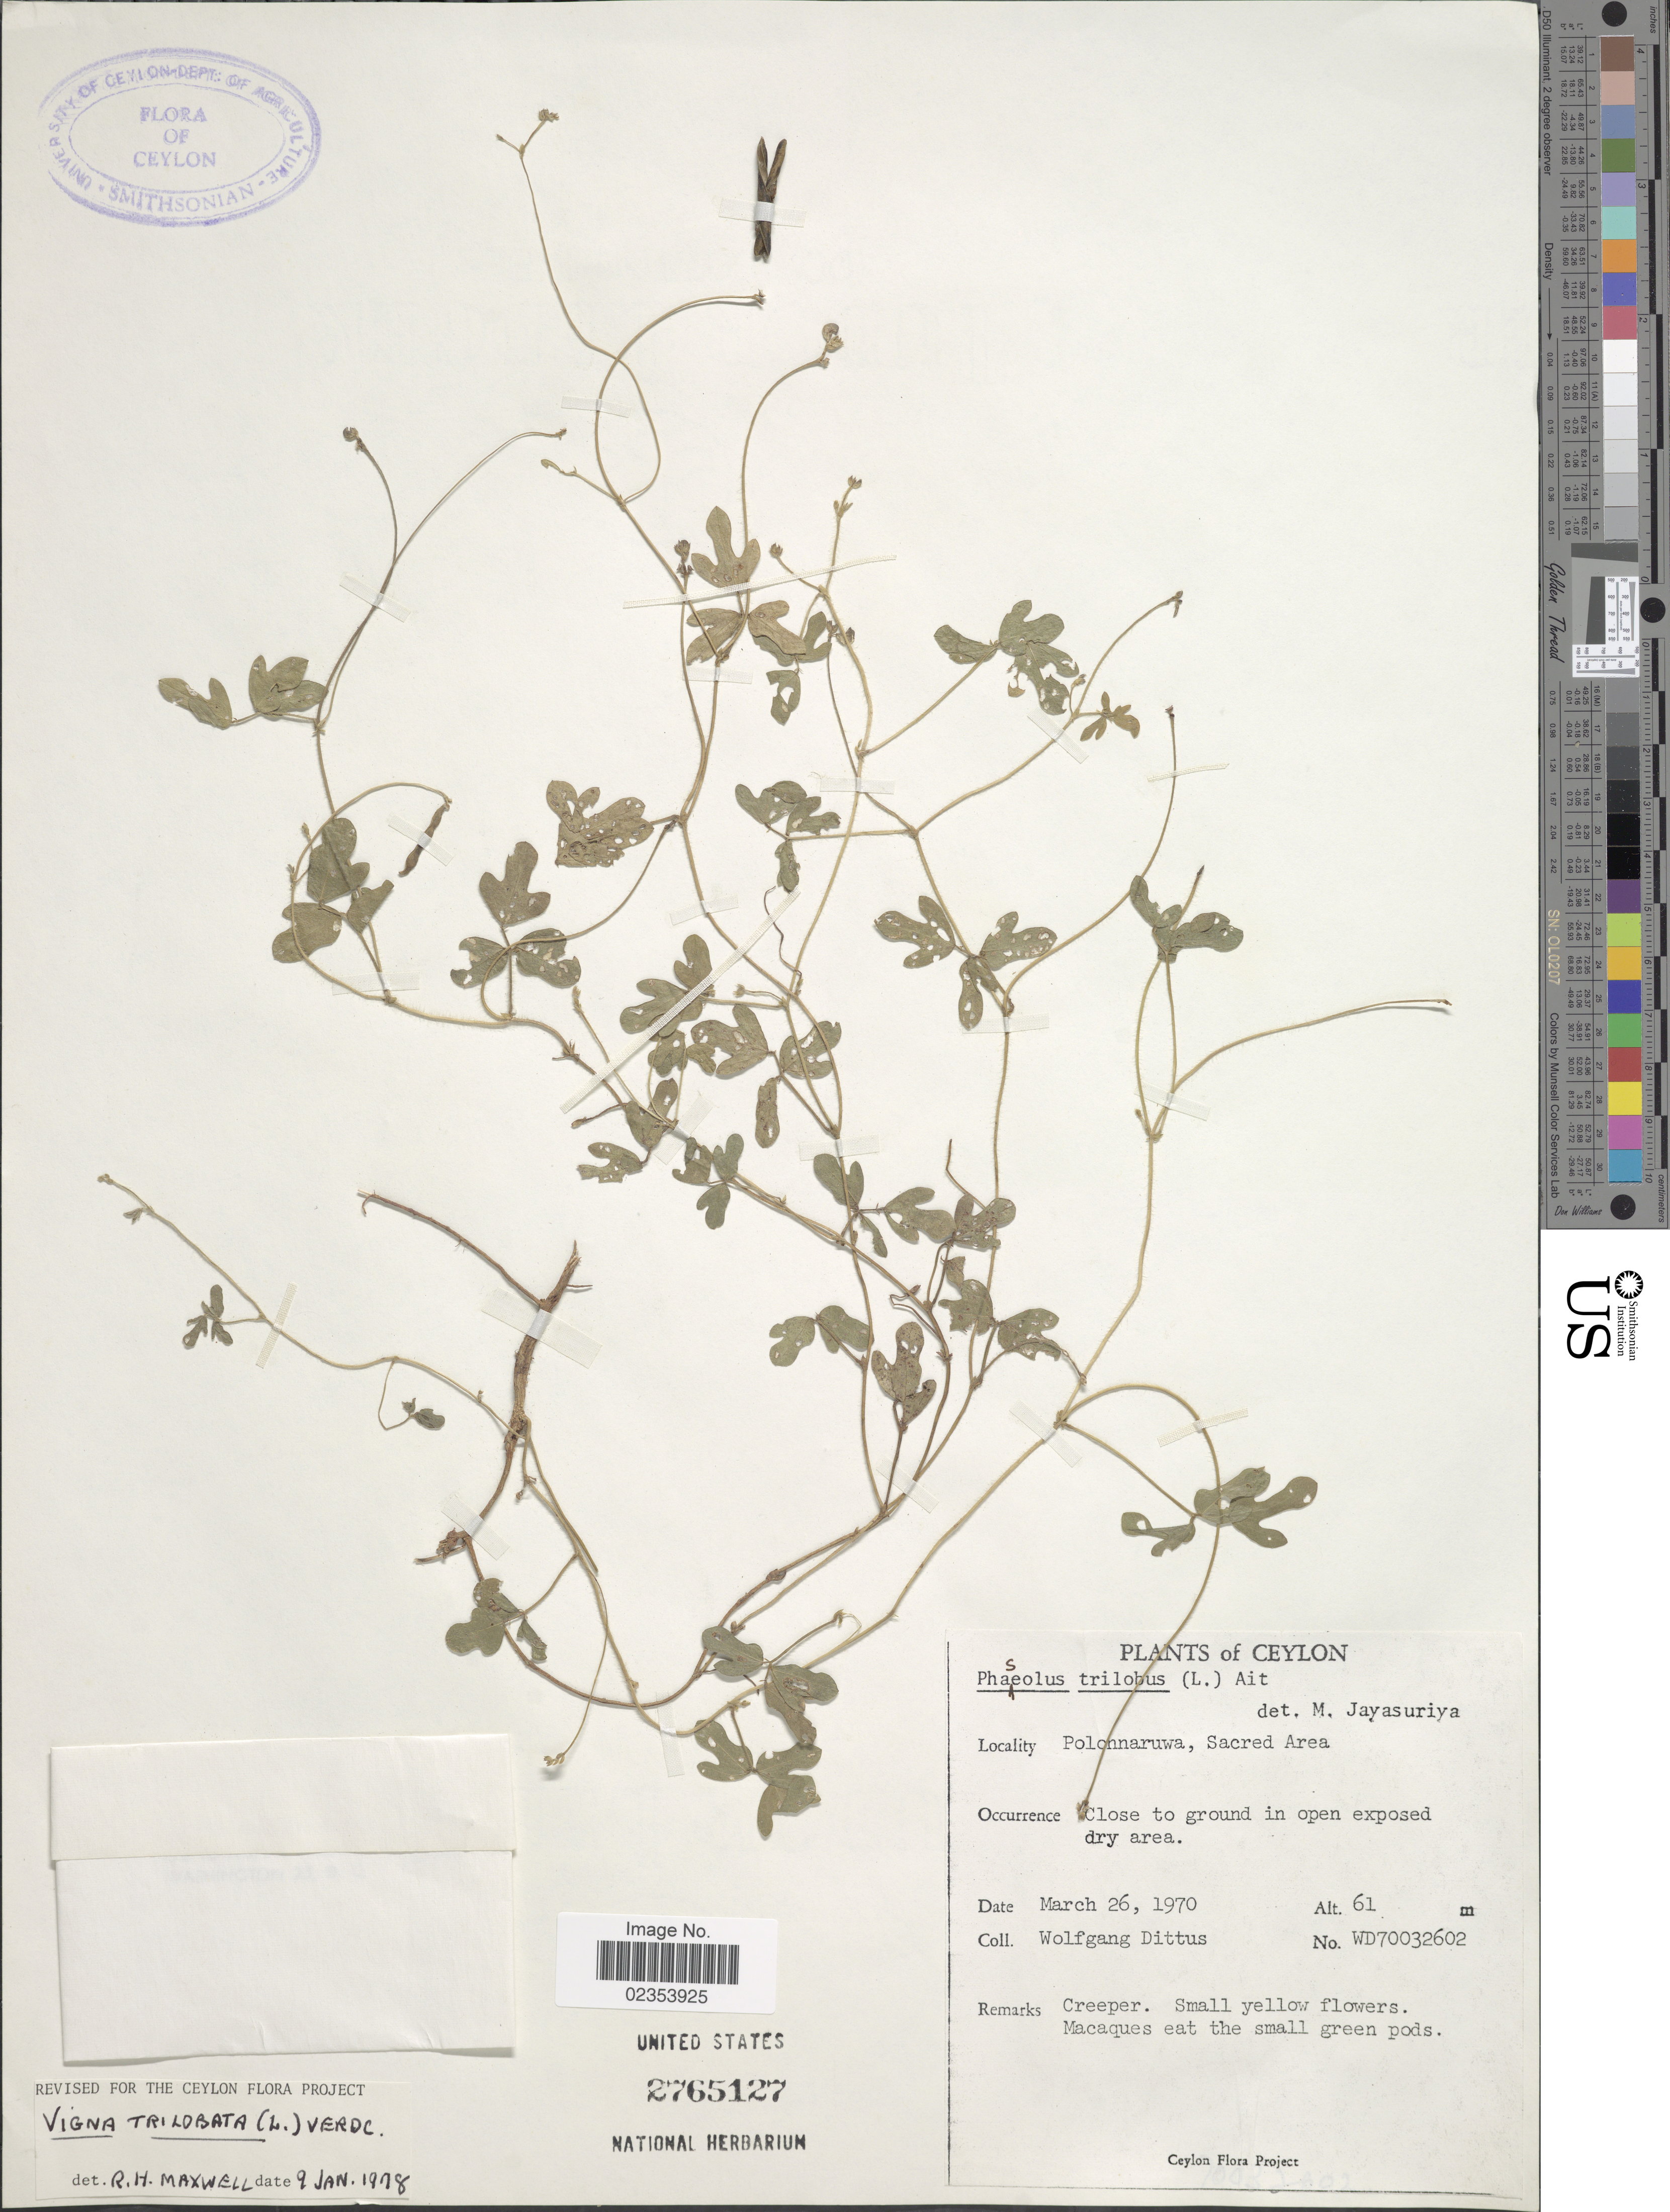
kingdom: Plantae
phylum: Tracheophyta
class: Magnoliopsida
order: Fabales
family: Fabaceae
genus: Vigna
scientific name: Vigna trilobata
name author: (L.) Verdc.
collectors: W. Dittus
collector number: WD70032602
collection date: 1970-03-26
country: Sri Lanka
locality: Ceylon. Polonnaruwa, Sacred Area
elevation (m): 61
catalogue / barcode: US 2765127